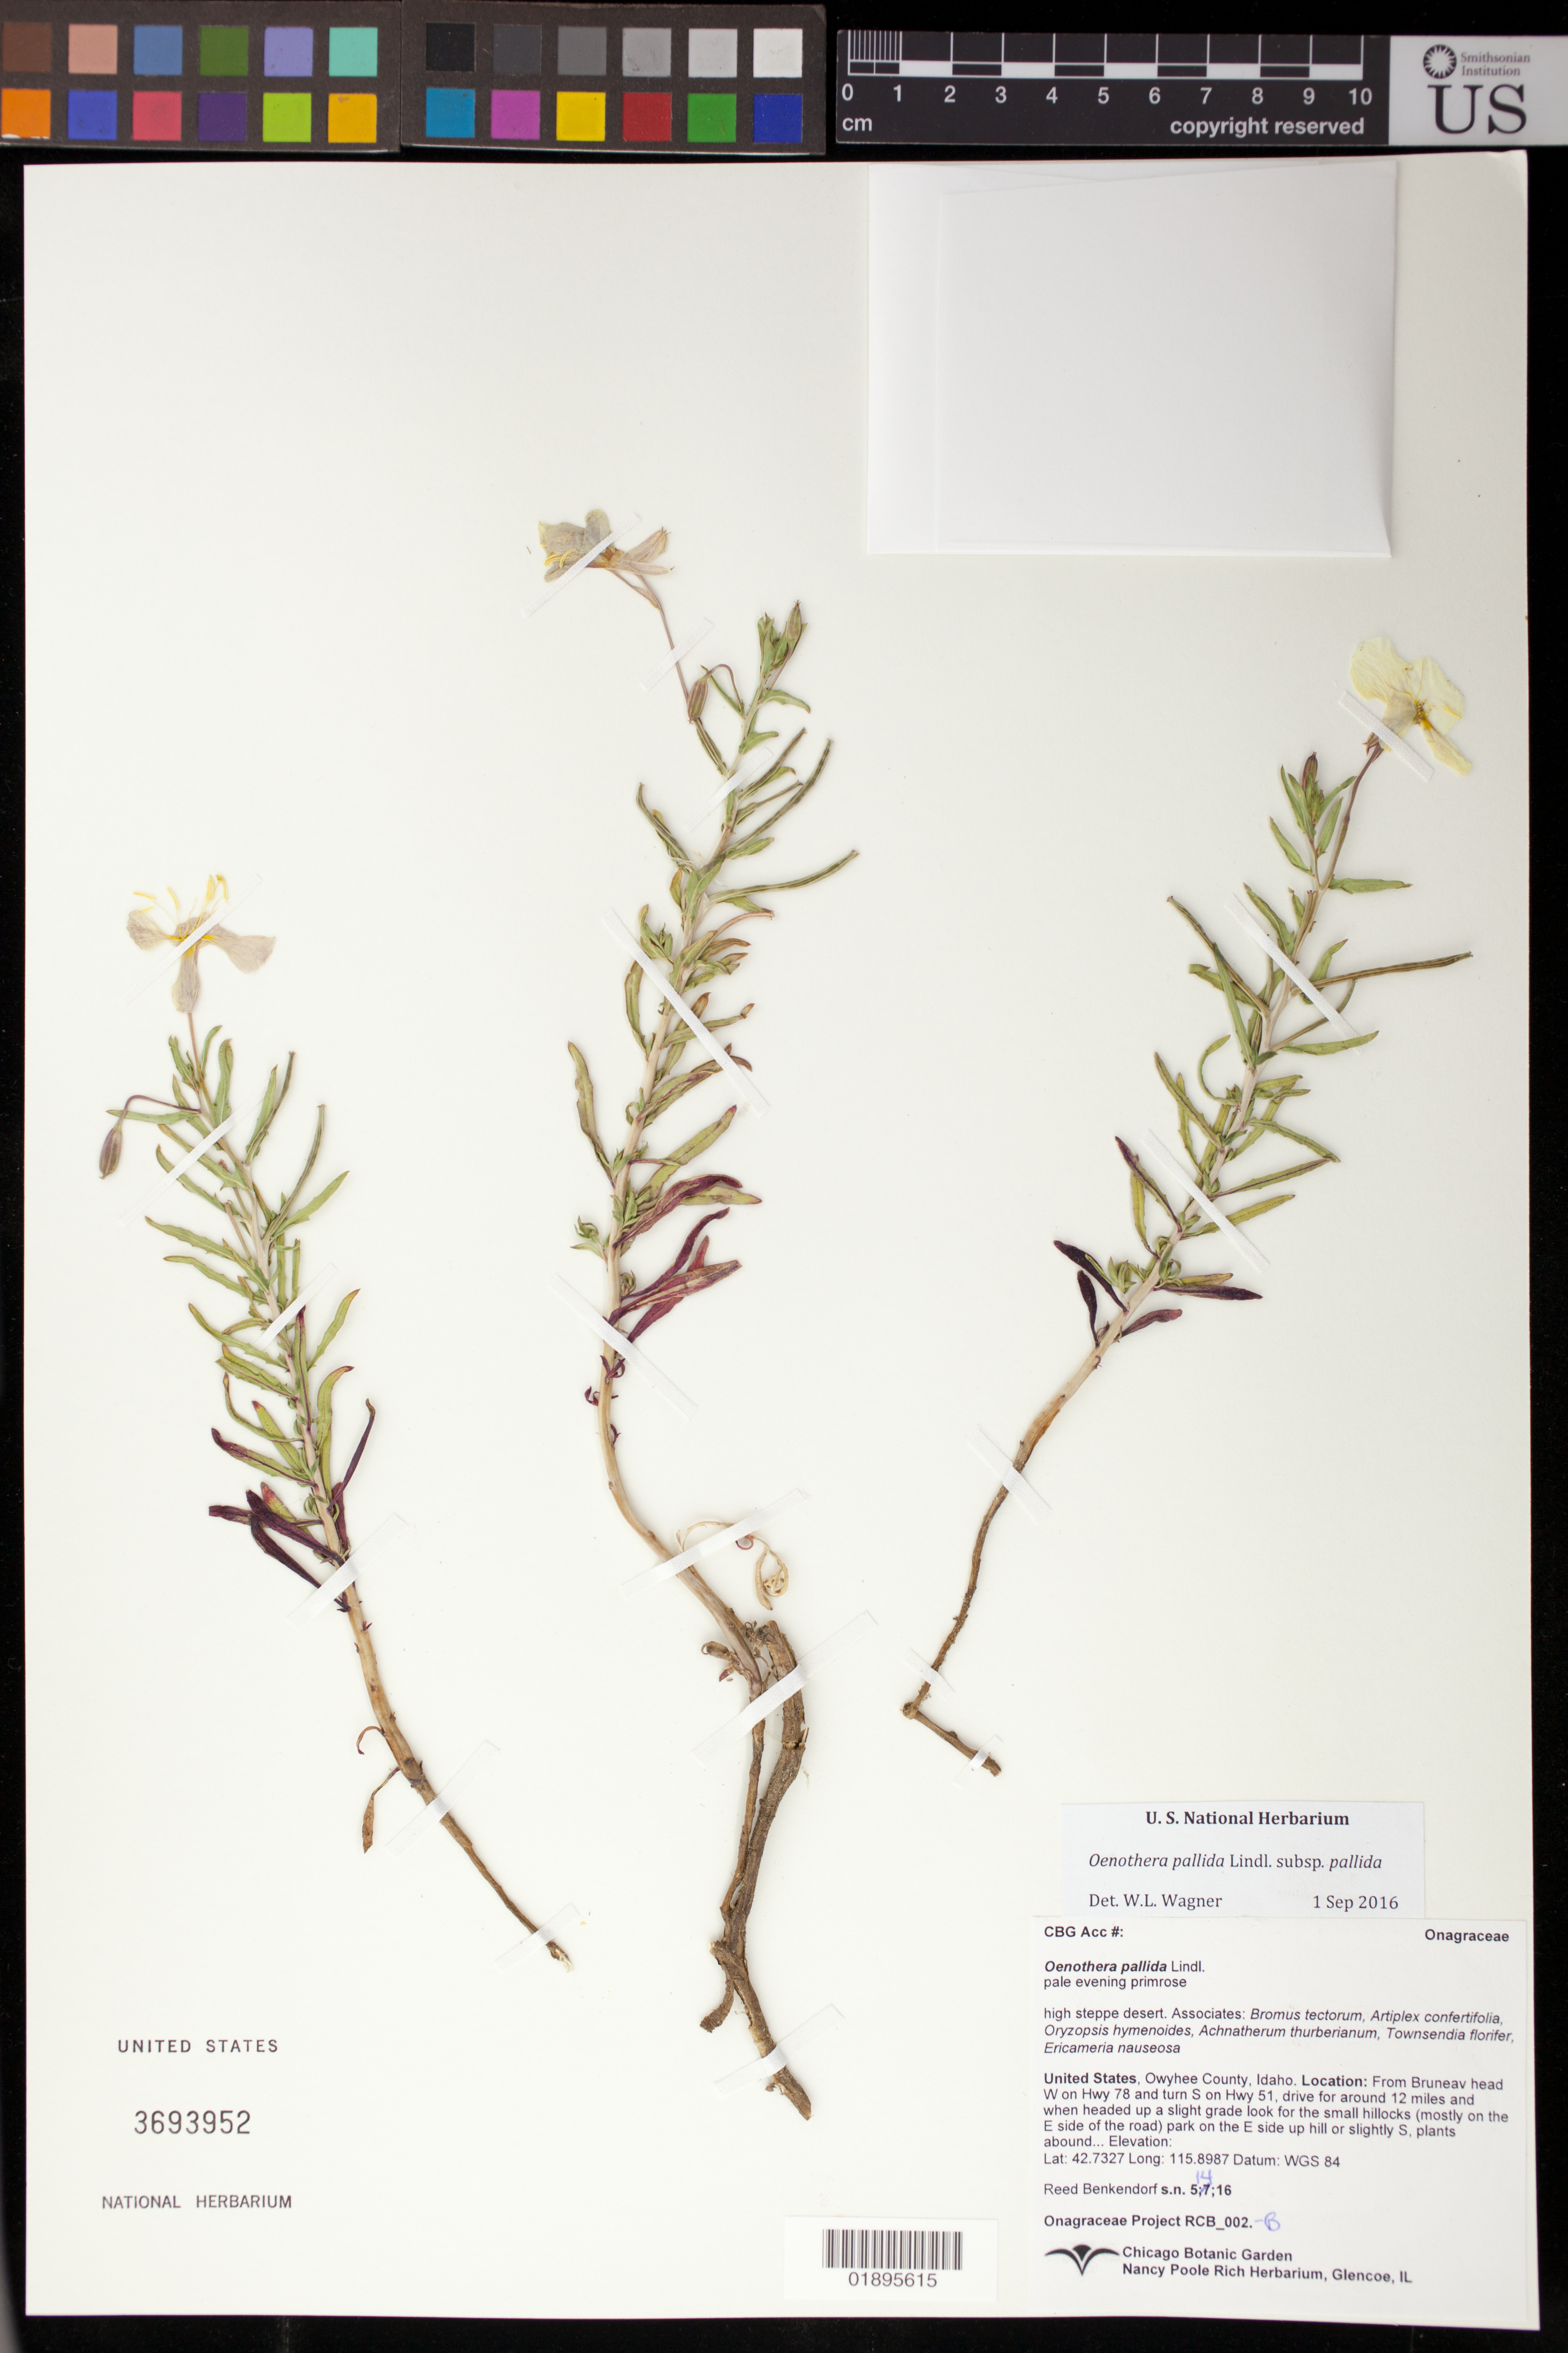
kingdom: Plantae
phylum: Tracheophyta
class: Magnoliopsida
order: Myrtales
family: Onagraceae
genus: Oenothera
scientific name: Oenothera pallida subsp. pallida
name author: Lindl.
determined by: Wagner, W. L., (BOT), Smithsonian Institution - National Museum of Natural History (UNITED STATES)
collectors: R. Benkendorf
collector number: RCB 002-B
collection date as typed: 5/14/16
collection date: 2016-05-14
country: United States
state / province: Idaho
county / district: Owyhee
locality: West on Hwy 78 from Bruneau, south 12 miles on Hwy 51 to beginning of slight grade, on hillocks on east side of Hwy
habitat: High steppe desert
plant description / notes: Second collection from same population as RCB002-A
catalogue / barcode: US 3693952